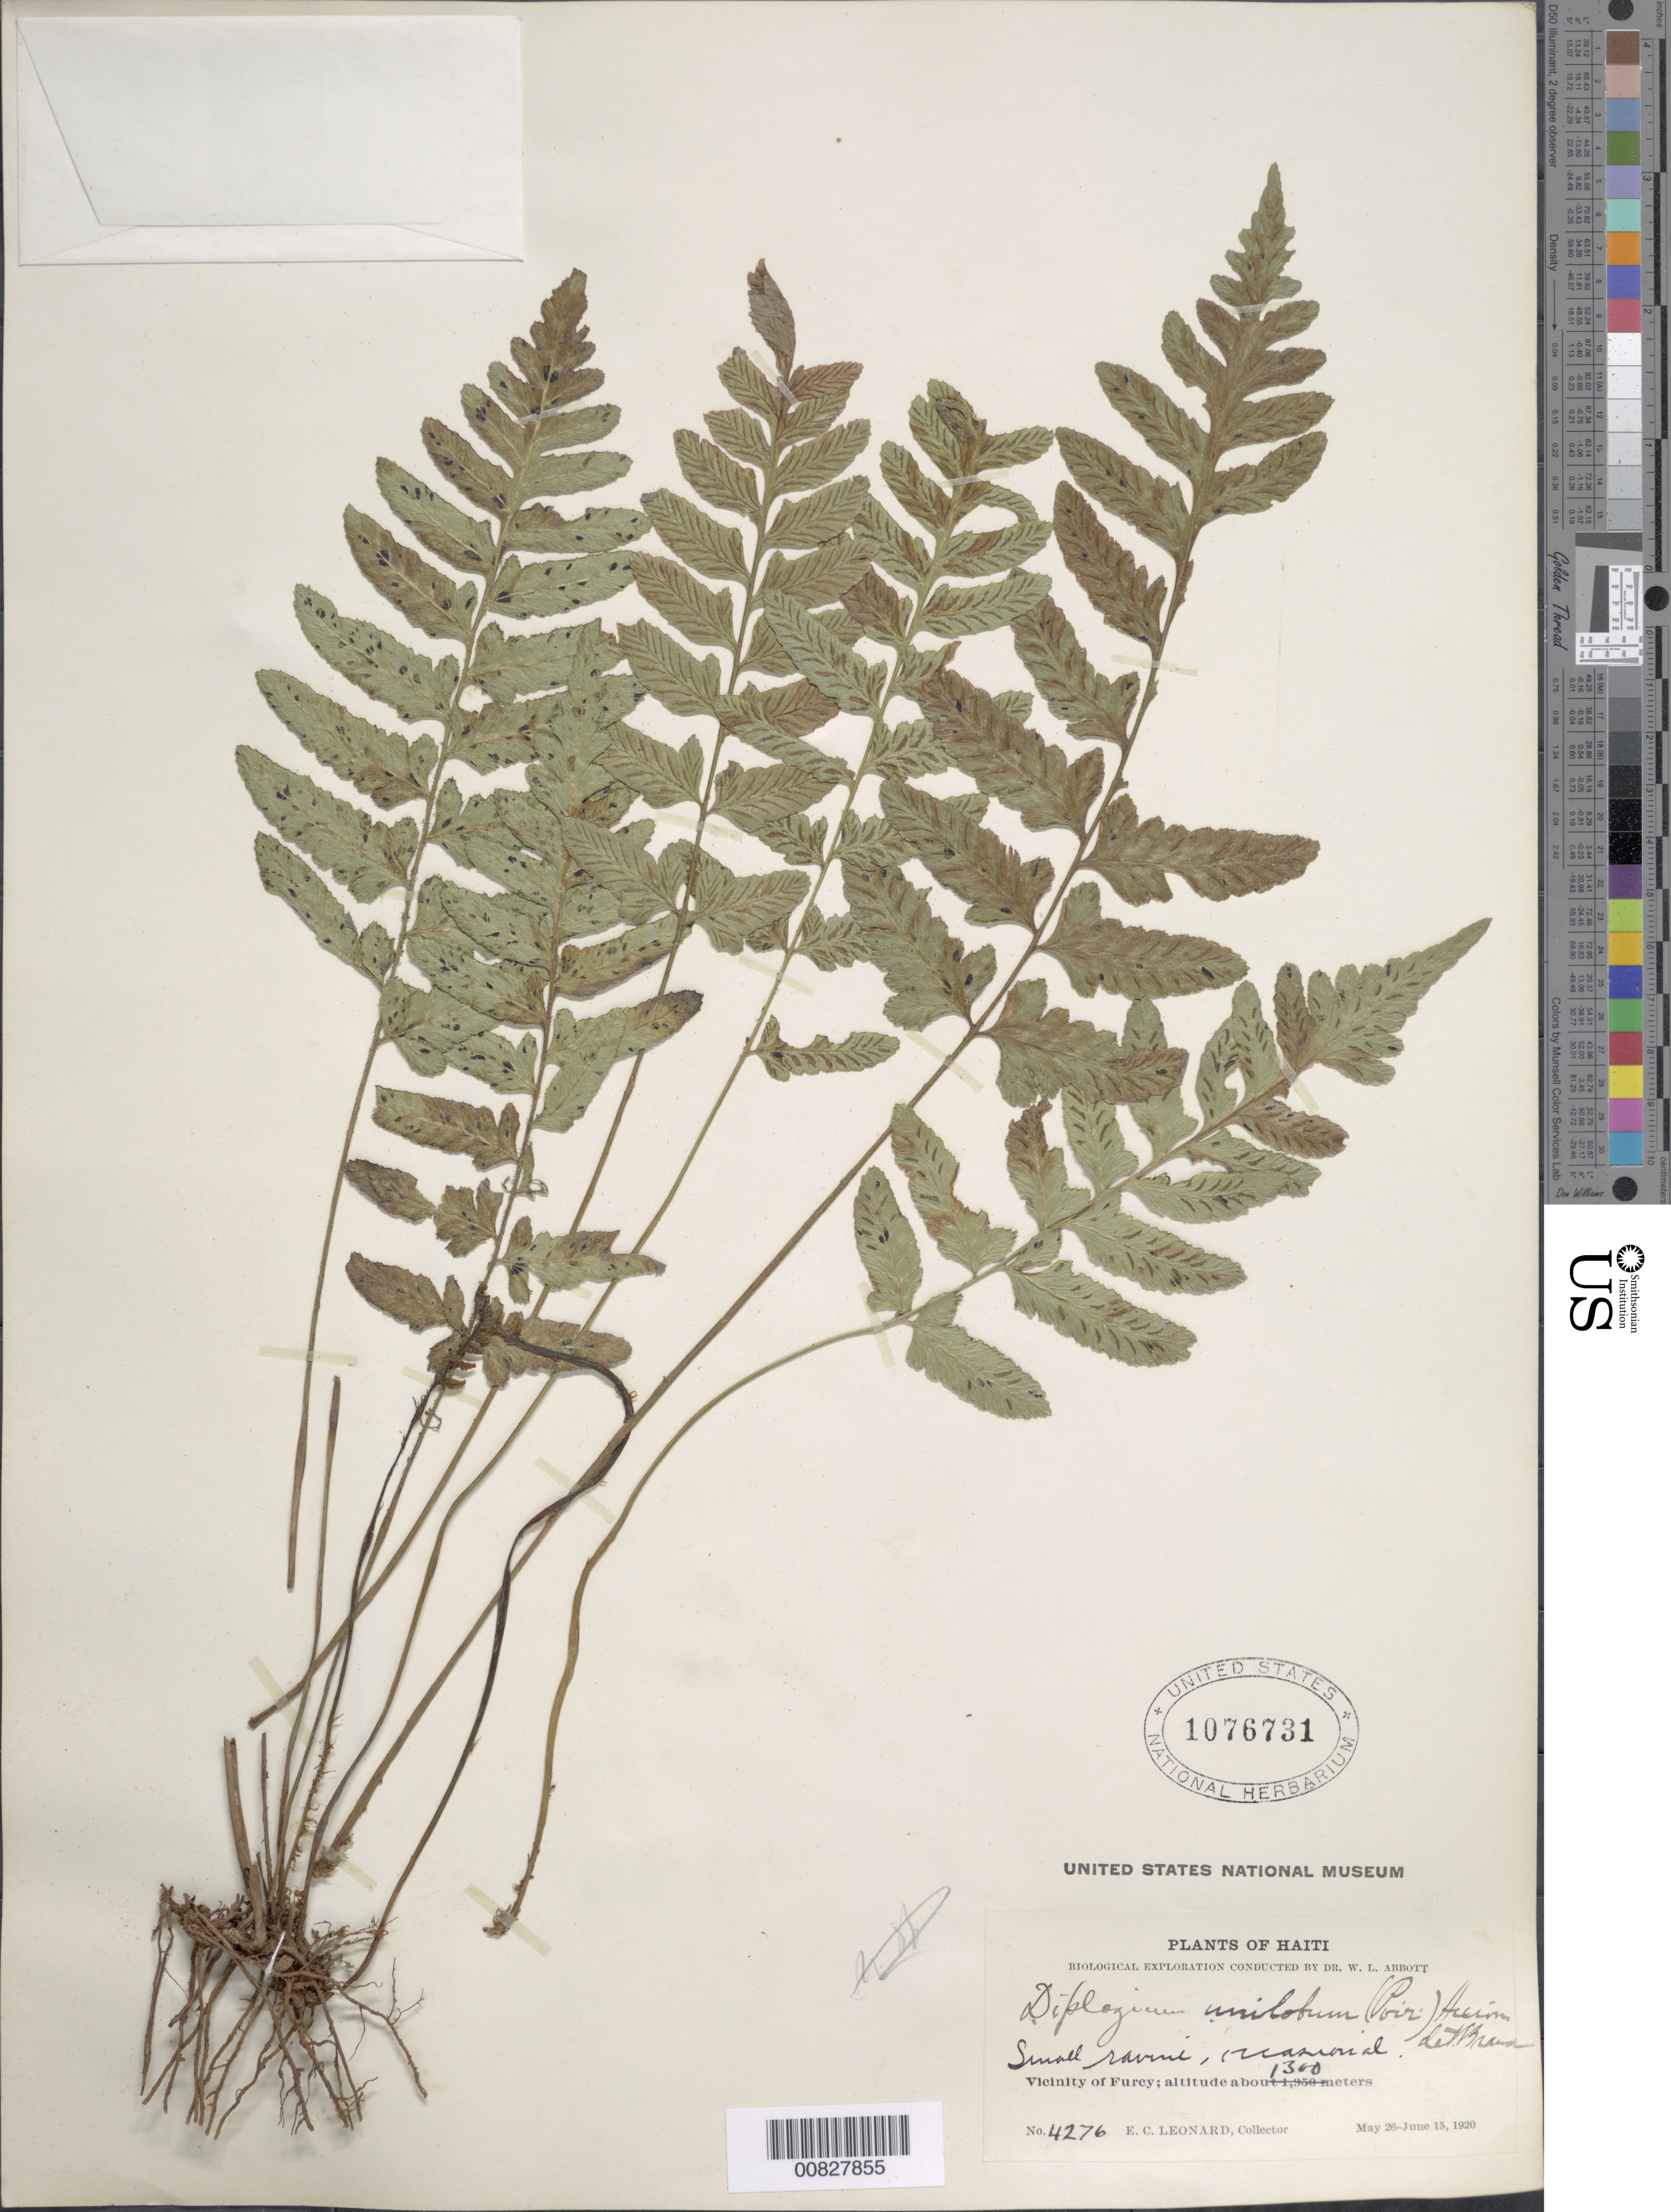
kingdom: Plantae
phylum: Tracheophyta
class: Polypodiopsida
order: Polypodiales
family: Athyriaceae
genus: Diplazium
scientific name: Diplazium unilobum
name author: (Poir.) Hieron.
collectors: E. C. Leonard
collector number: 4276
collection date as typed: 26 May 1920 to 15 Jun 1920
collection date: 1920-05-26/1920-06-15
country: Haiti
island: Hispaniola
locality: Furcy vicinity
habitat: Small ravine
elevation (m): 1300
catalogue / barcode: US 1076731